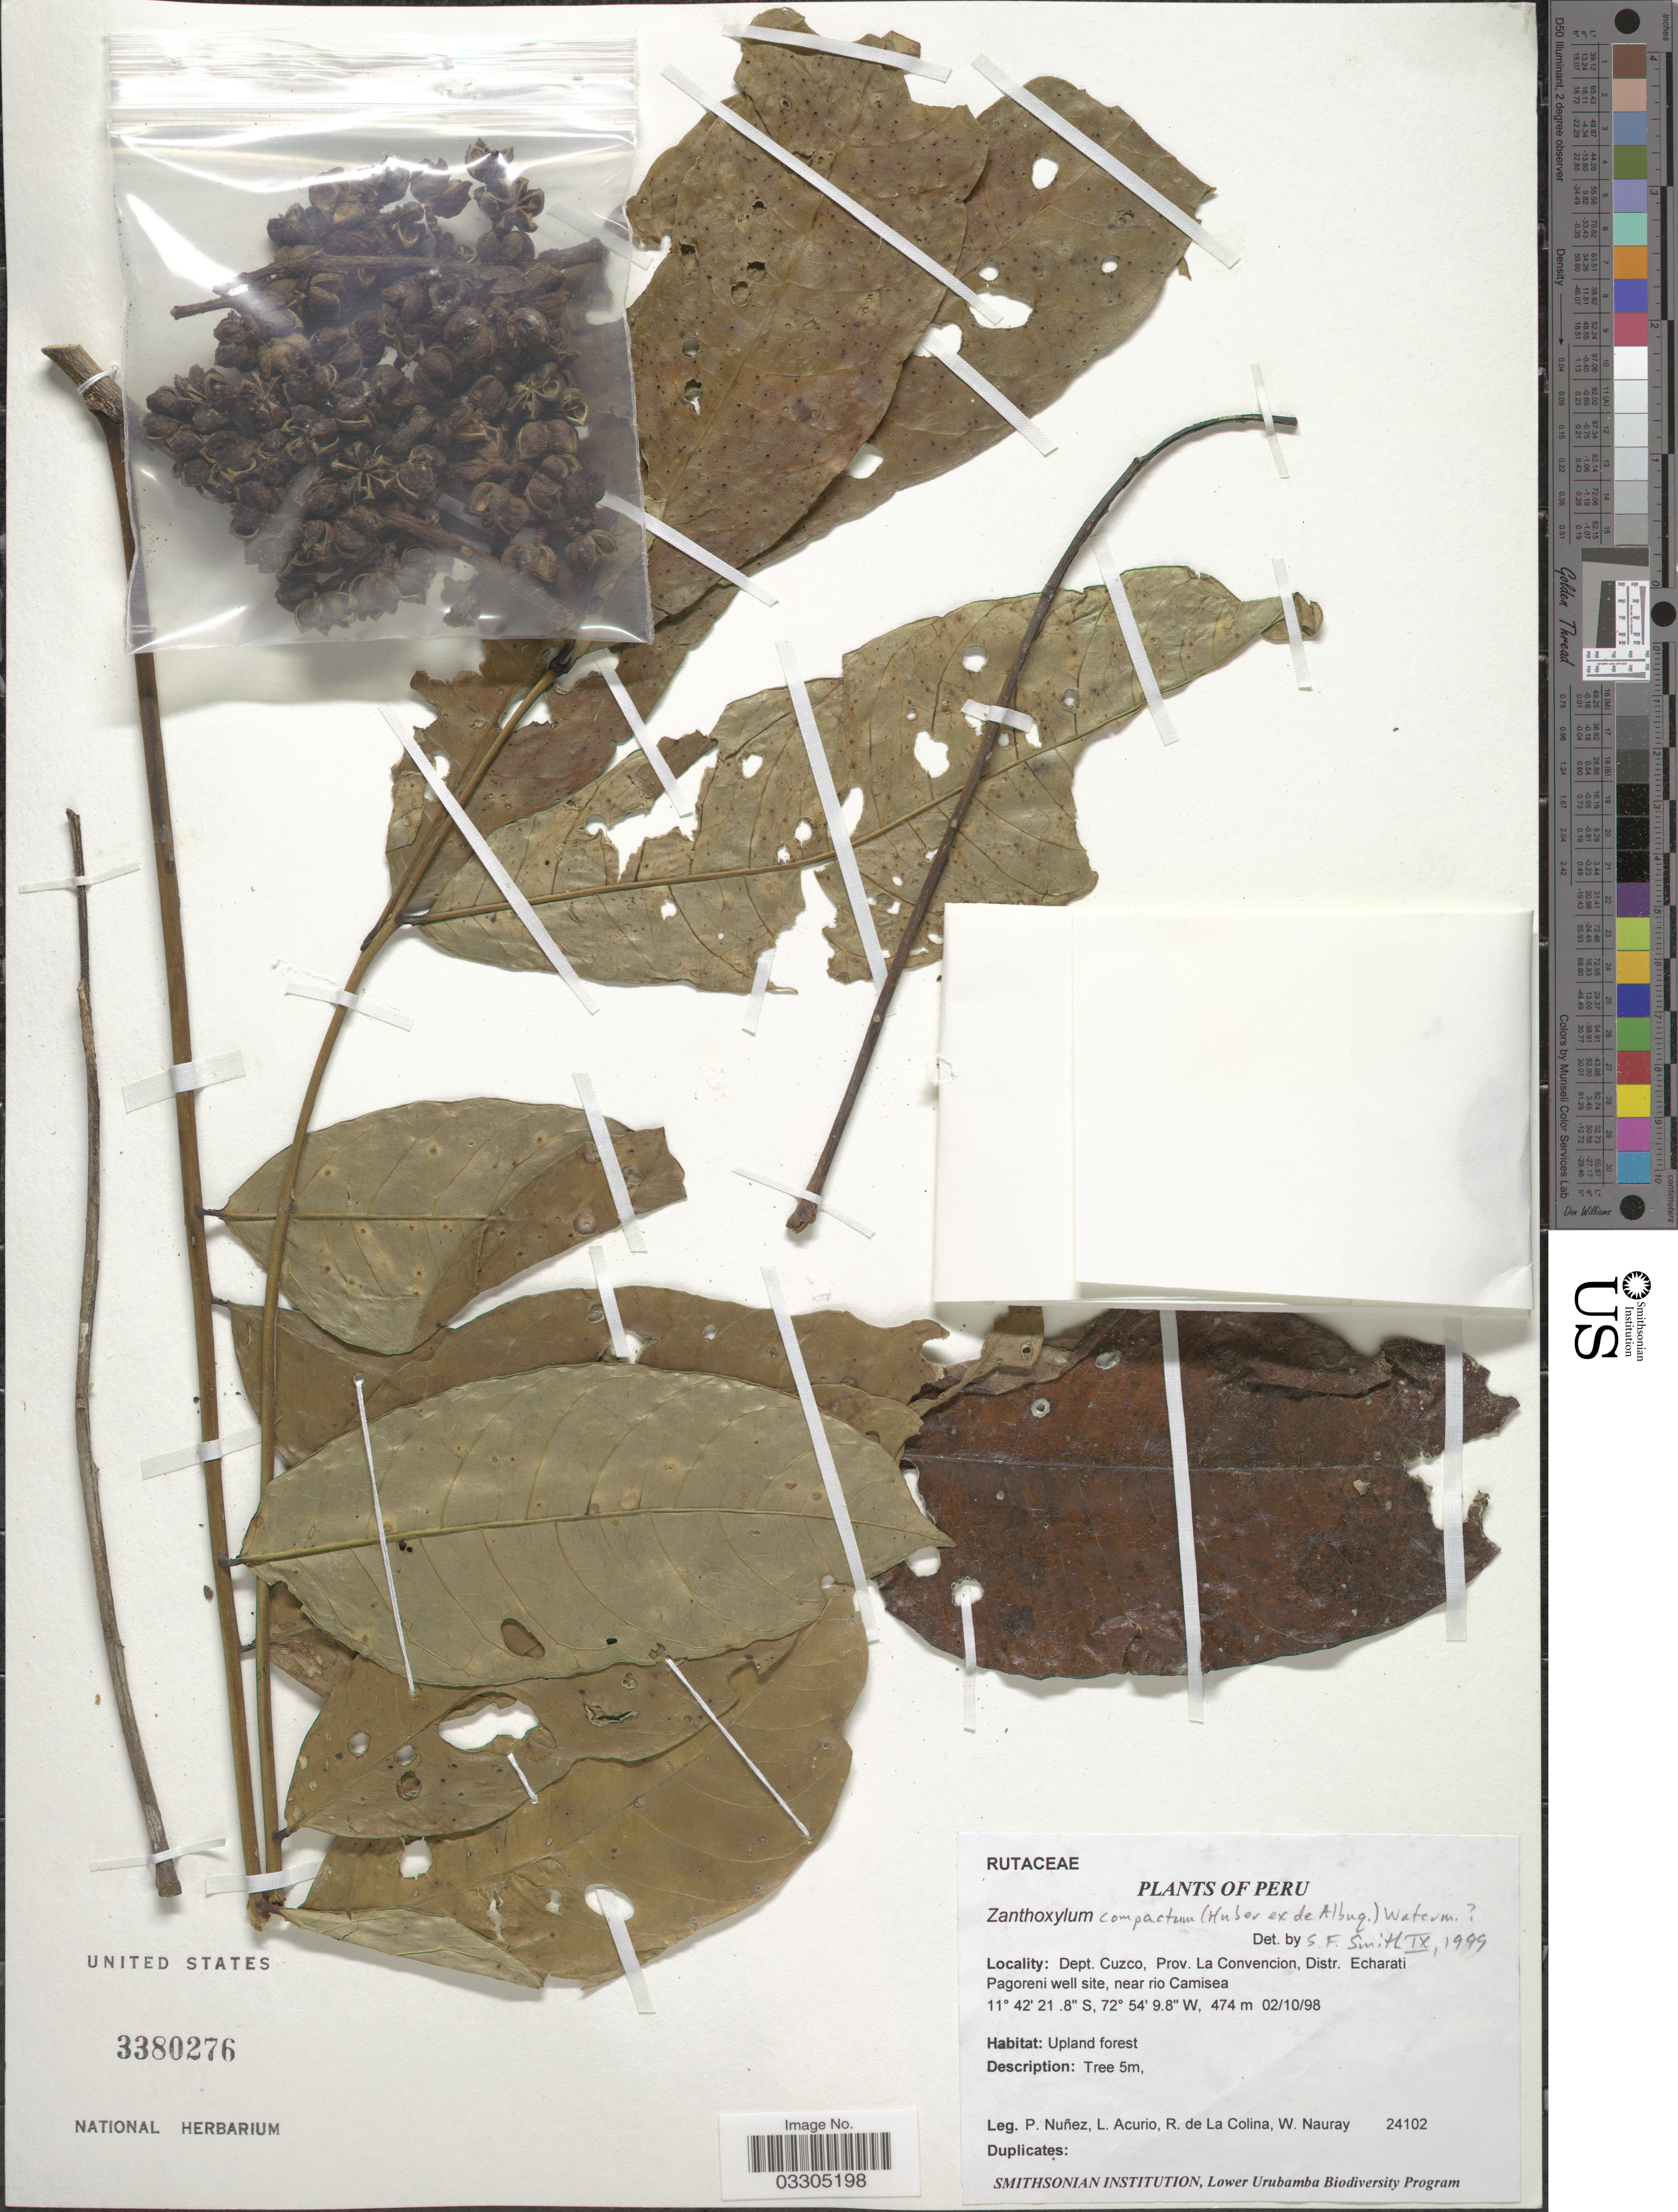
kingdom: Plantae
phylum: Tracheophyta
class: Magnoliopsida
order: Sapindales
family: Rutaceae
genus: Zanthoxylum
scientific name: Zanthoxylum sp.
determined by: Londoño-Echeverri, Y.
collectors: P. Nuñez V., L. Acurio, R. de La Colina & W. Nauray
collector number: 24102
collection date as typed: Transcribed d/m/y: 2/10/98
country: Peru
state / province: Cusco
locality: Dept. Cuzco, Prov. La Convencion, Distr. Echarati Pagoreni well site, near rio Camisea.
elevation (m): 474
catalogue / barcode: US 3380276